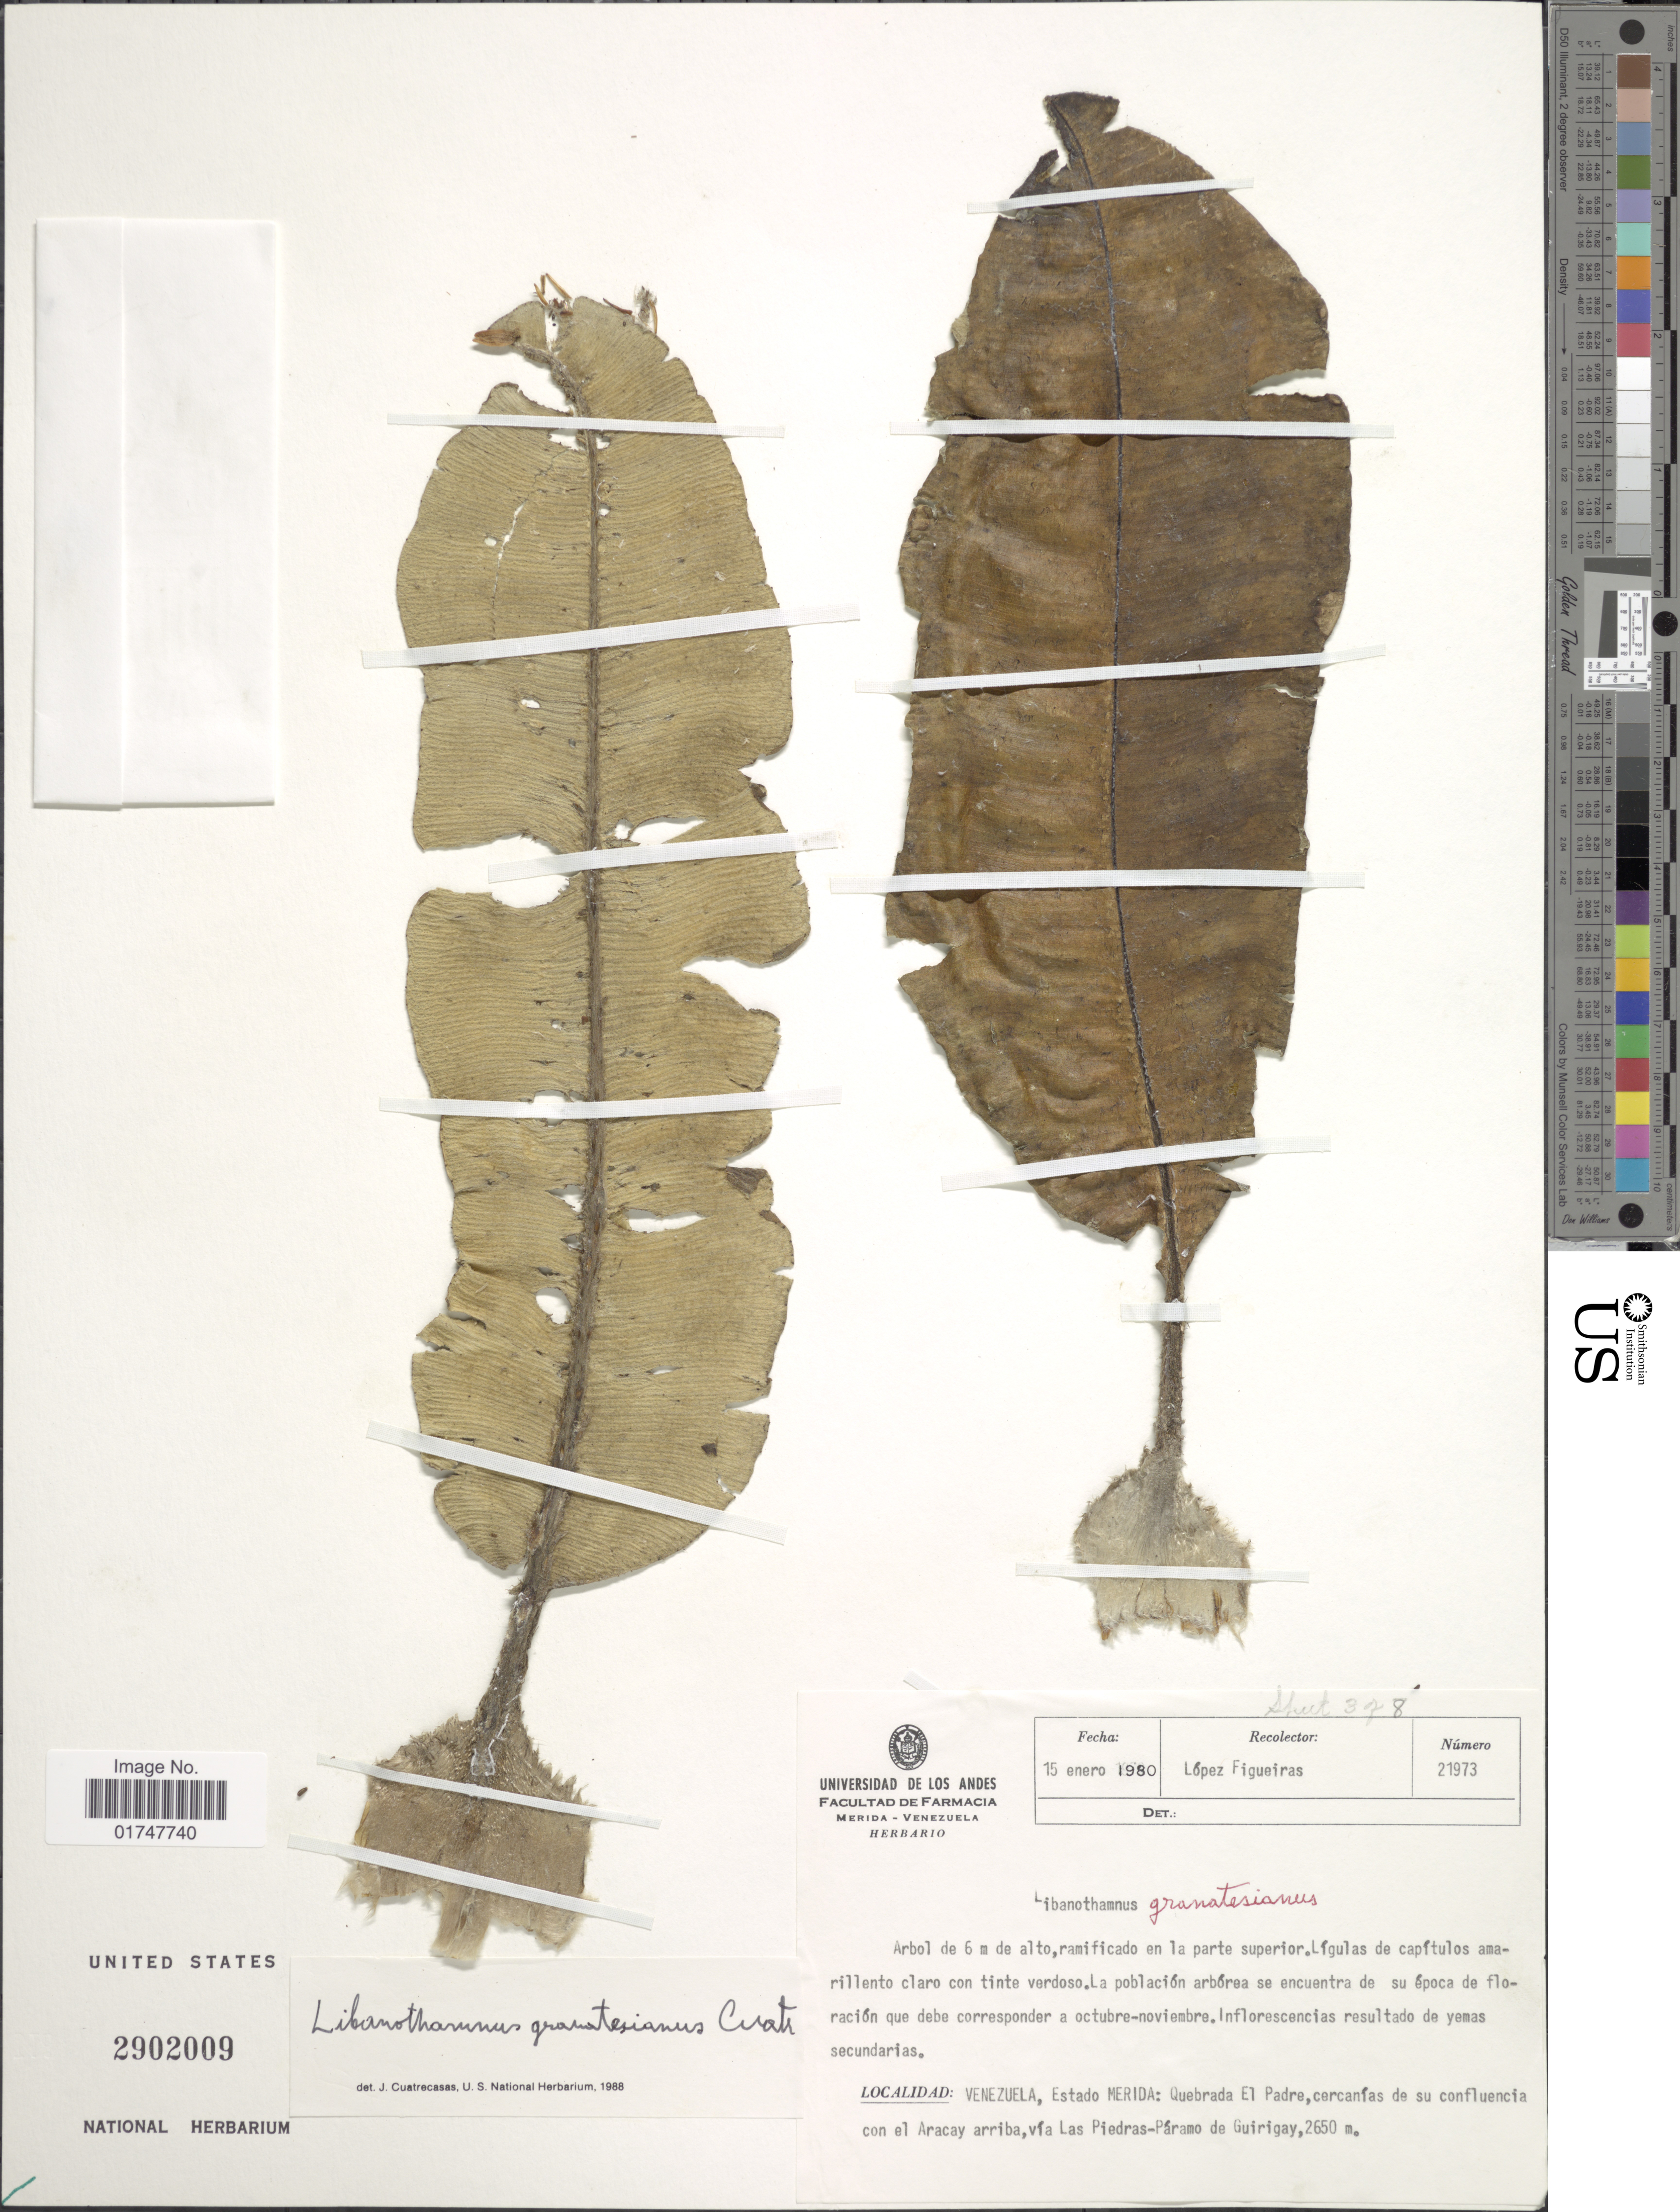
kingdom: Plantae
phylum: Tracheophyta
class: Magnoliopsida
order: Asterales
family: Asteraceae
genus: Libanothamnus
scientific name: Libanothamnus banksiaefolius subsp. granatesianus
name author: (Cuatrec.) Cuatrec.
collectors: F. López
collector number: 21973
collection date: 1980-01-15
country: Venezuela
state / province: Mérida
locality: Quebrada El Padre, cercanías de su confluencia con el Aracay Arriba, vía Las Piedras-Páramo de Guirigay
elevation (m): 2650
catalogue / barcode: US 2902009